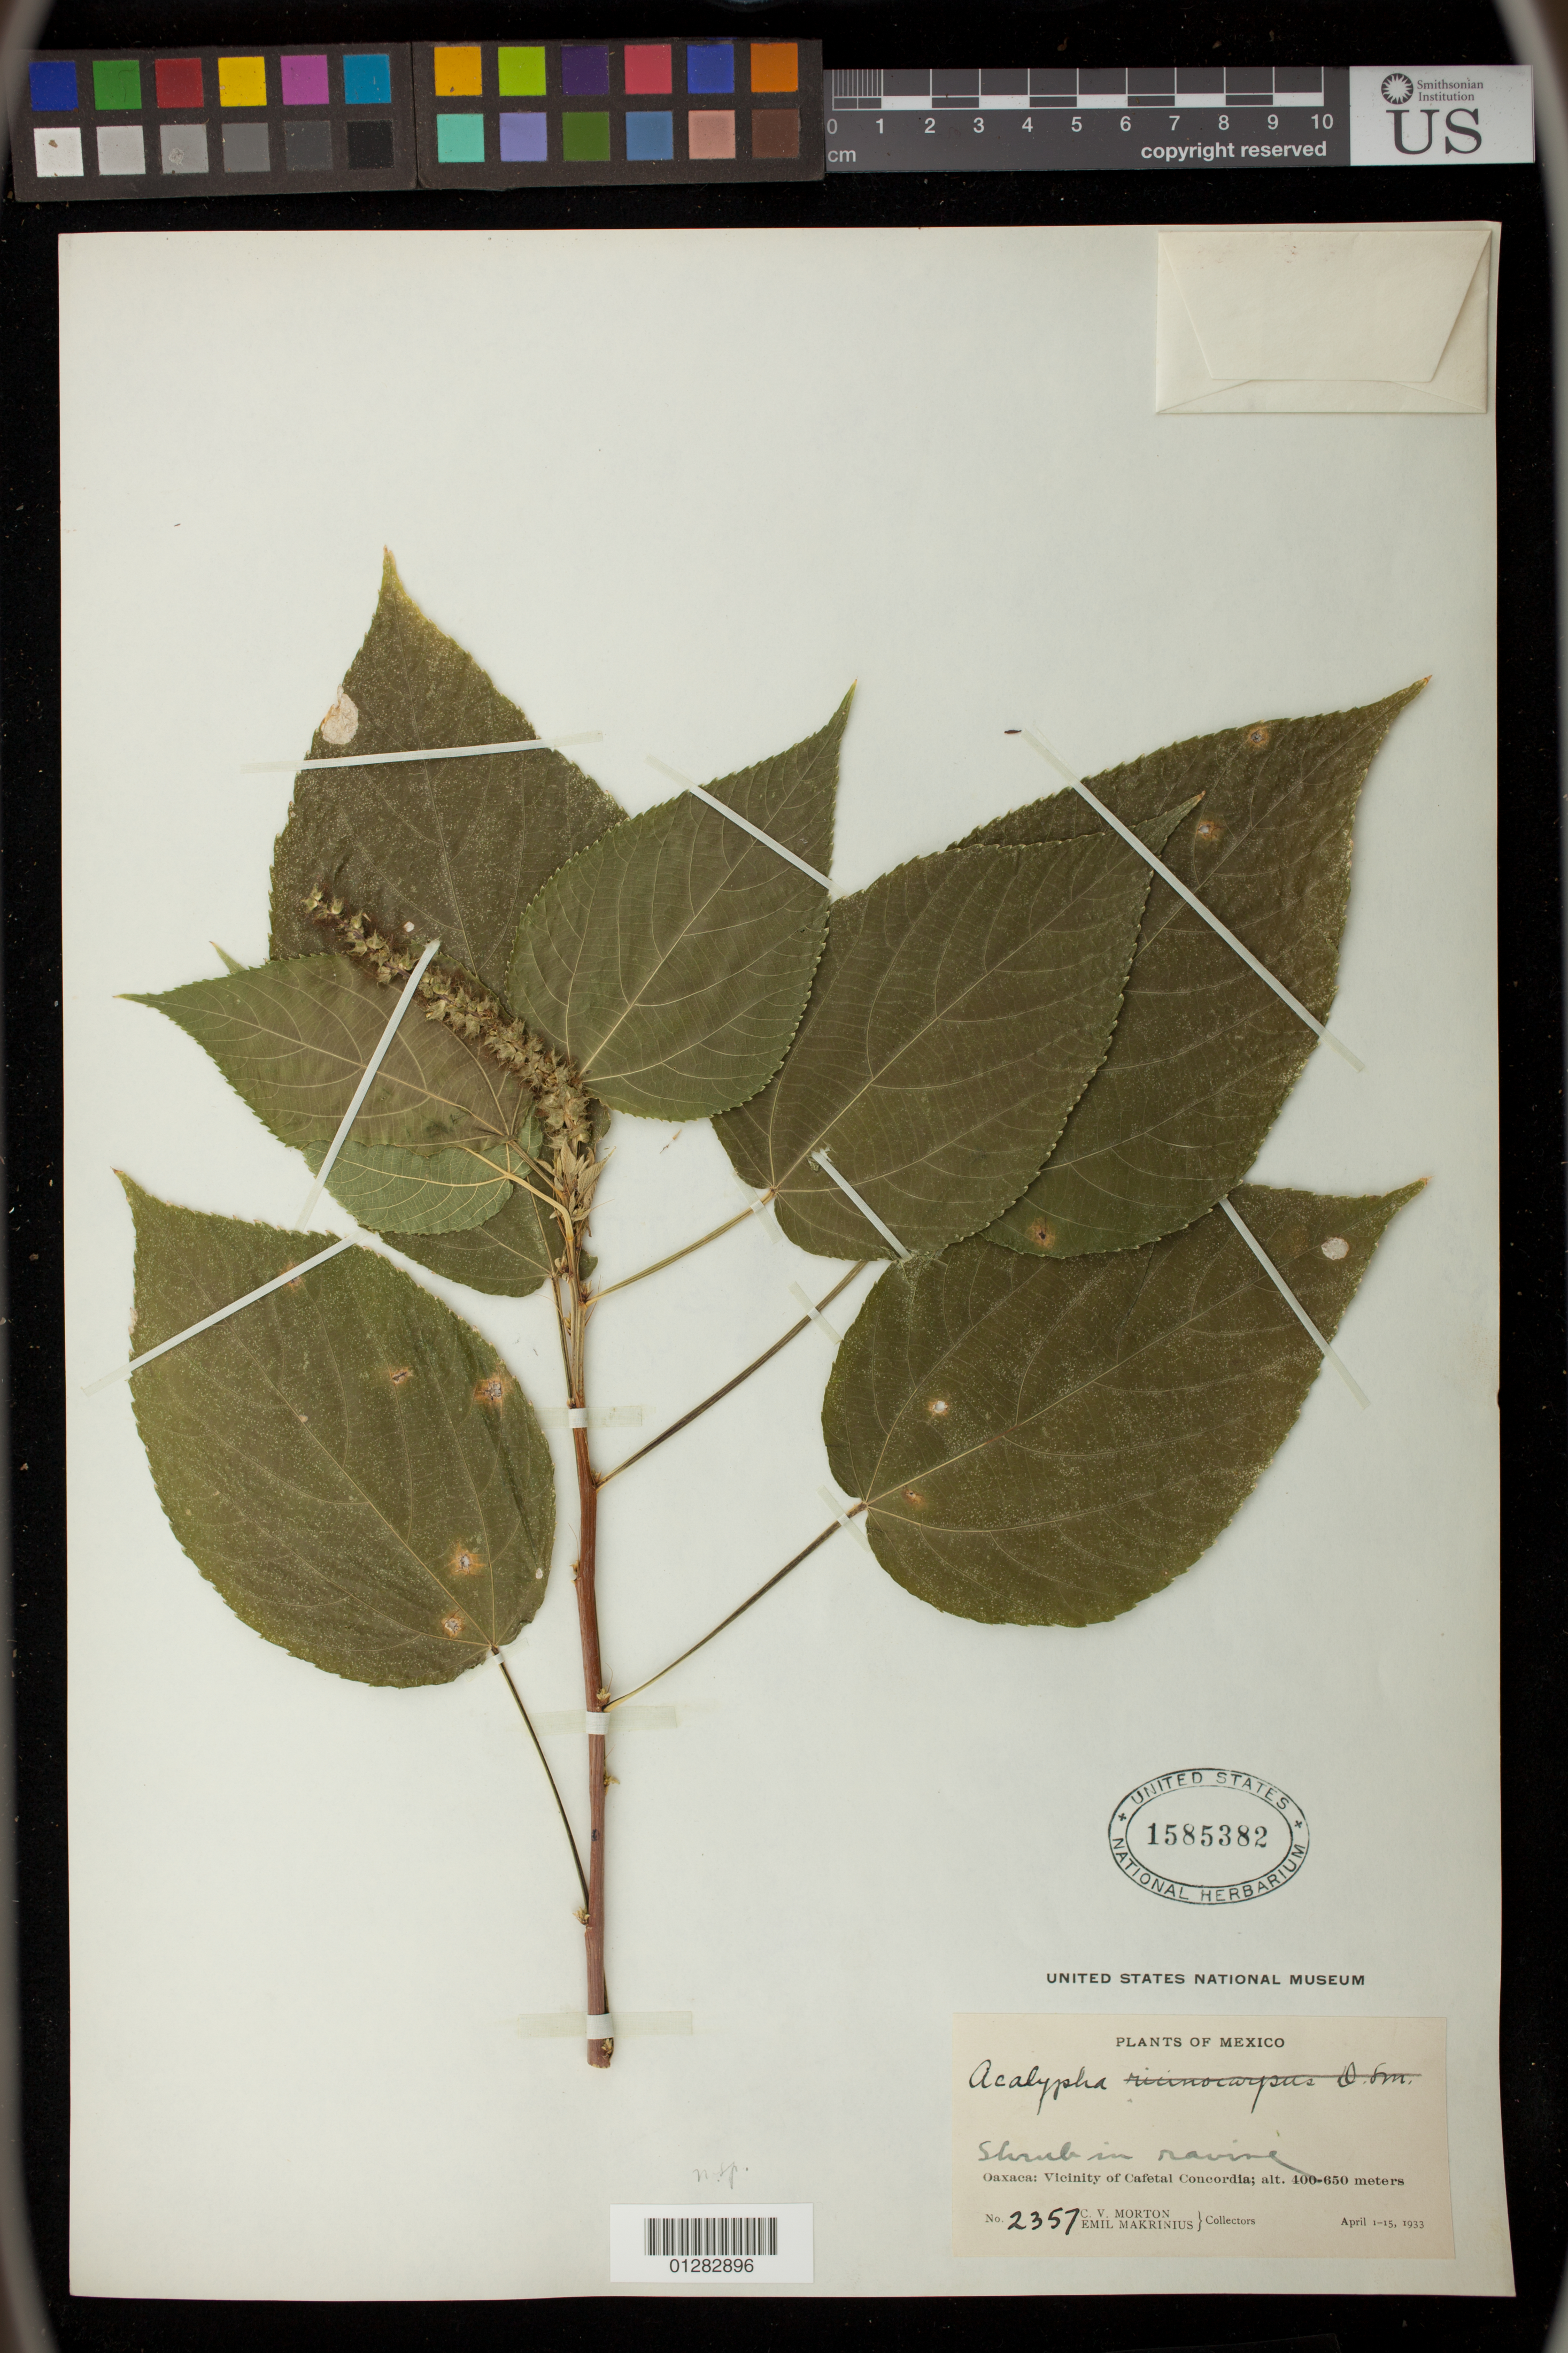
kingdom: Plantae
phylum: Tracheophyta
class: Magnoliopsida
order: Malpighiales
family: Euphorbiaceae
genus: Acalypha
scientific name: Acalypha sp.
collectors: C. V. Morton & E. Makrinius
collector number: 2357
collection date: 1933-04-01/1933-04-15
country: Mexico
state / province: Oaxaca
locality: Vicinity of Cafetal Concordia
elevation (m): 122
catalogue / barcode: US 1585382